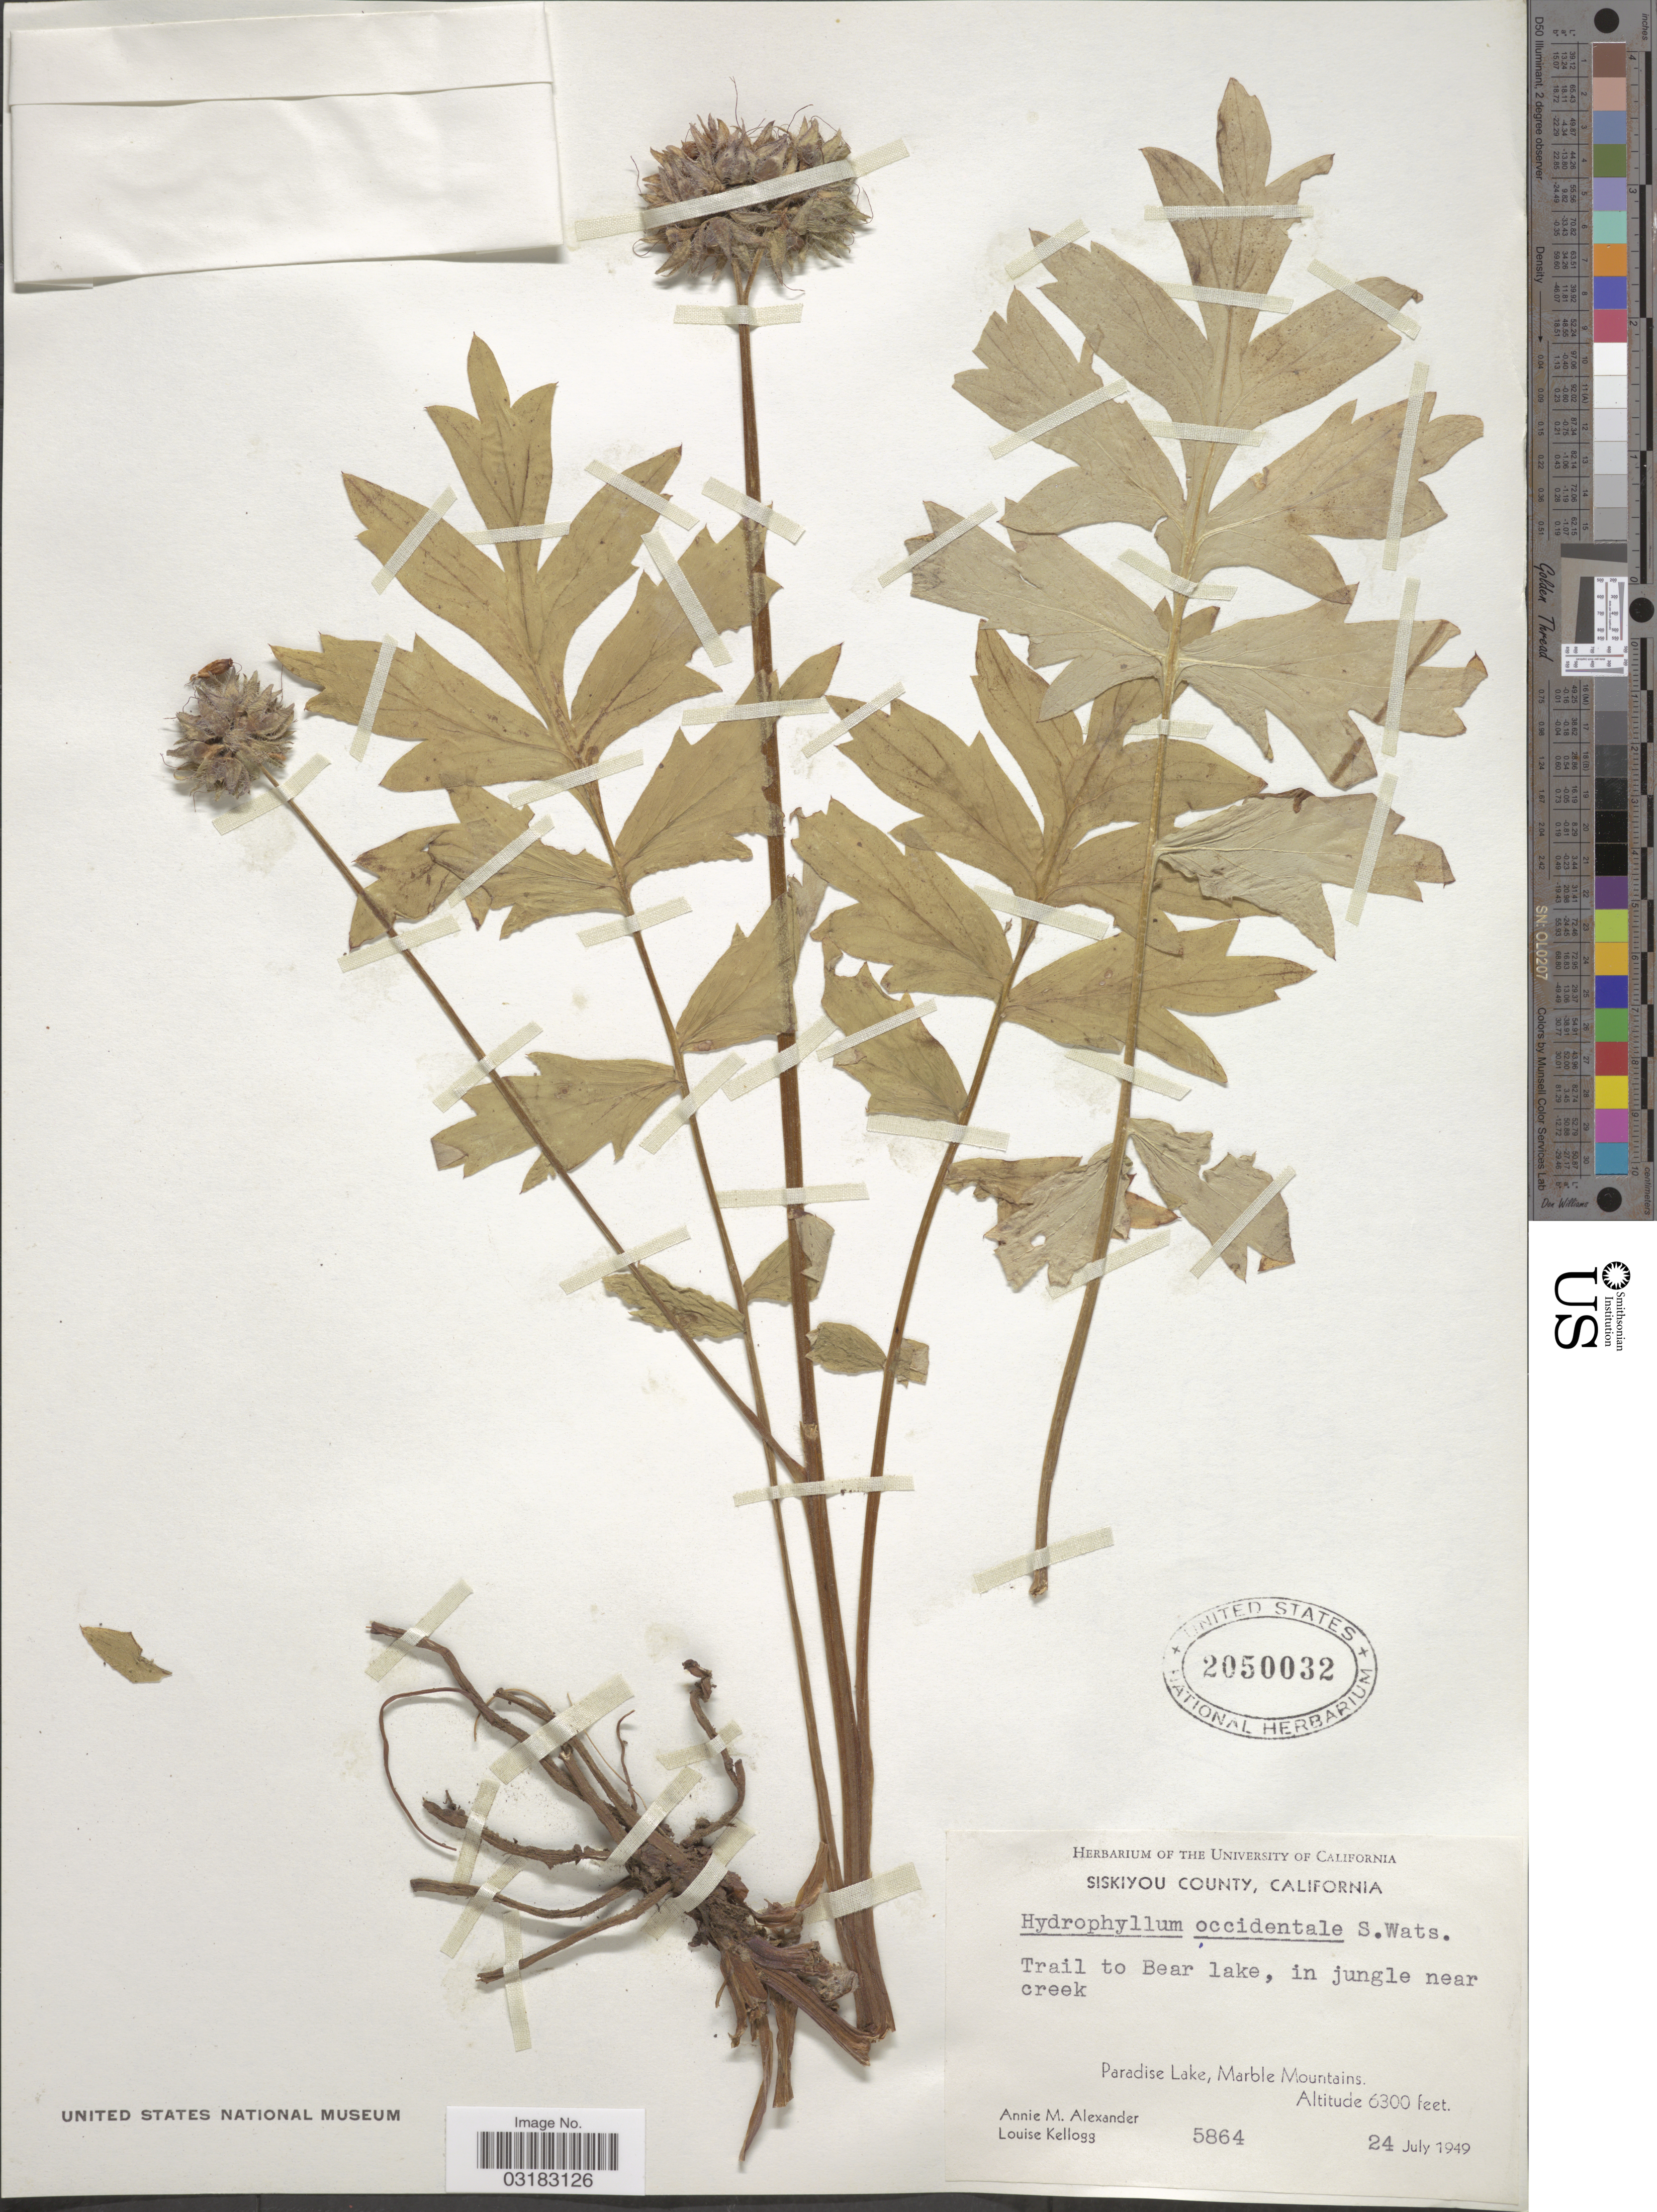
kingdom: Plantae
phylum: Tracheophyta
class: Magnoliopsida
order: Boraginales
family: Hydrophyllaceae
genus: Hydrophyllum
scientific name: Hydrophyllum occidentale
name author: (S. Watson) A. Gray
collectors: A. M. Alexander & L. Kellogg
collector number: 5864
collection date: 1949-07-24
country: United States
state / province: California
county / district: Siskiyou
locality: Siskiyou County. Trail to Bear lake, in jungle near creek. Paradise Lake, Marble Mountains.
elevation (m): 1920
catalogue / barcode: US 2050032